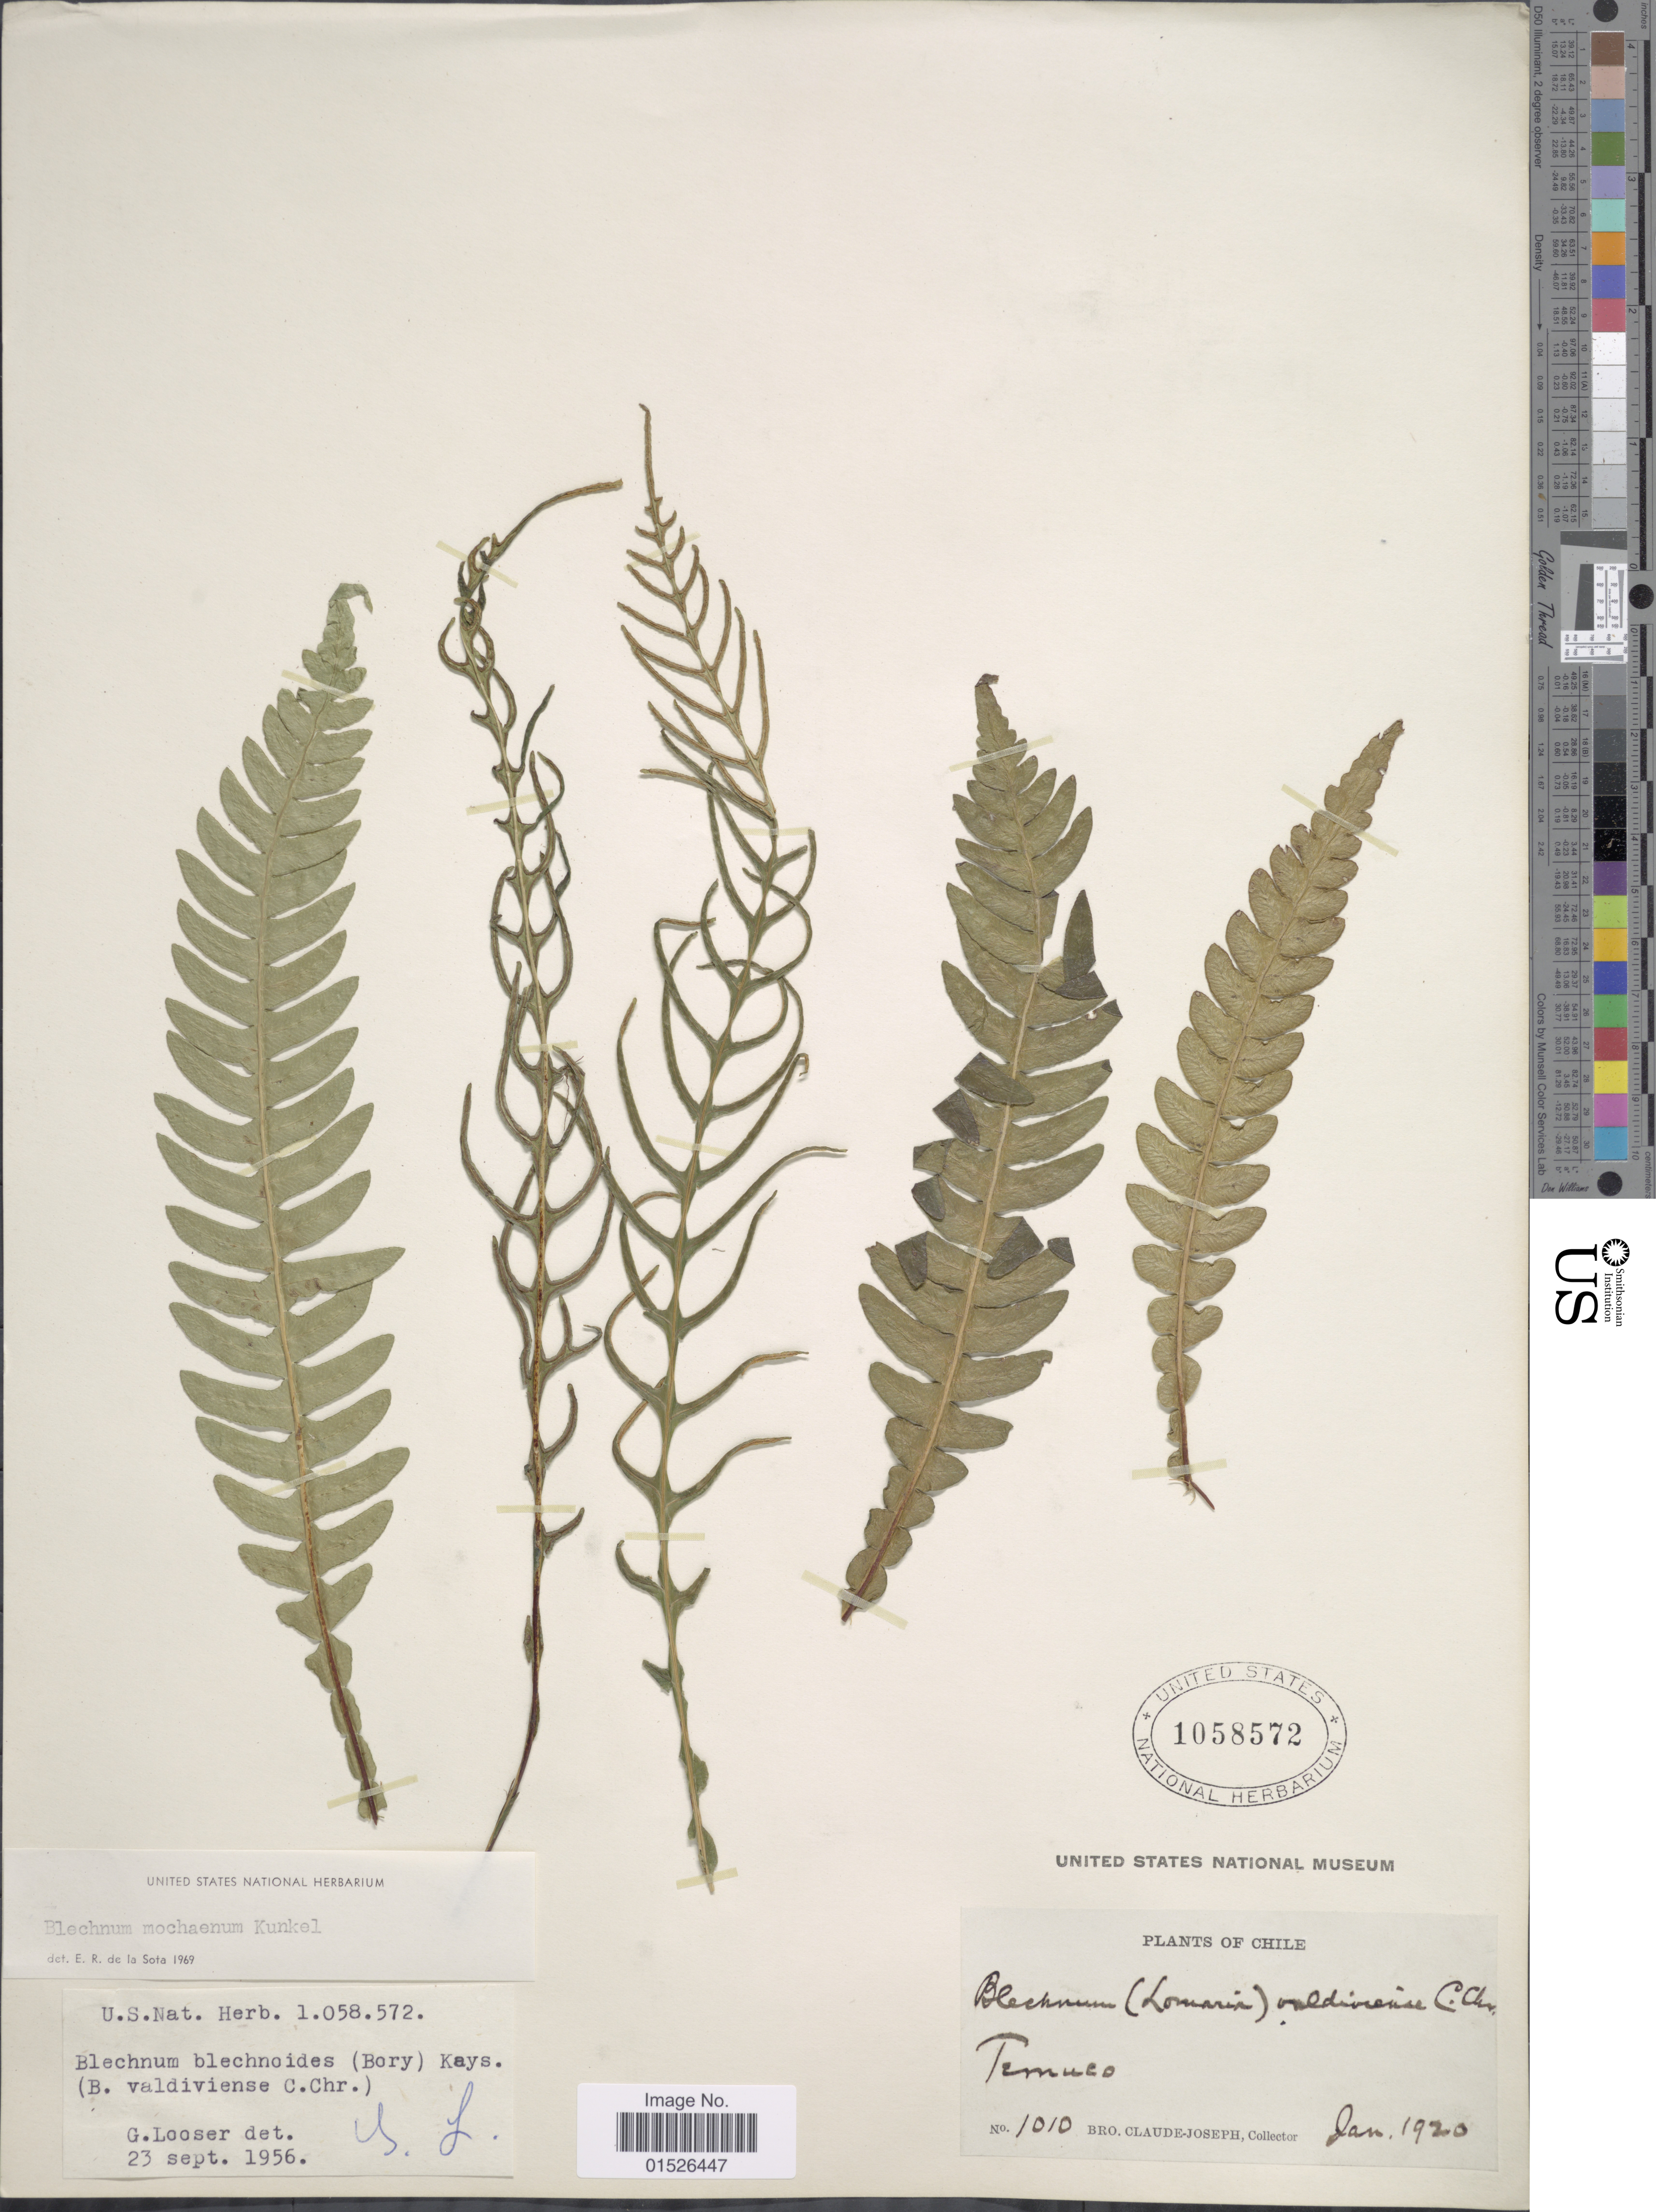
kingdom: Plantae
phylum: Tracheophyta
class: Polypodiopsida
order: Polypodiales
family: Blechnaceae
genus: Blechnum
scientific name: Blechnum mochaenum var. mochaenum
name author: G. Kunkel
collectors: Bro. Claude-Joseph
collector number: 1010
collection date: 1920-01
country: Chile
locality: Temuco, Chile.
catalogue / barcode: US 1058572